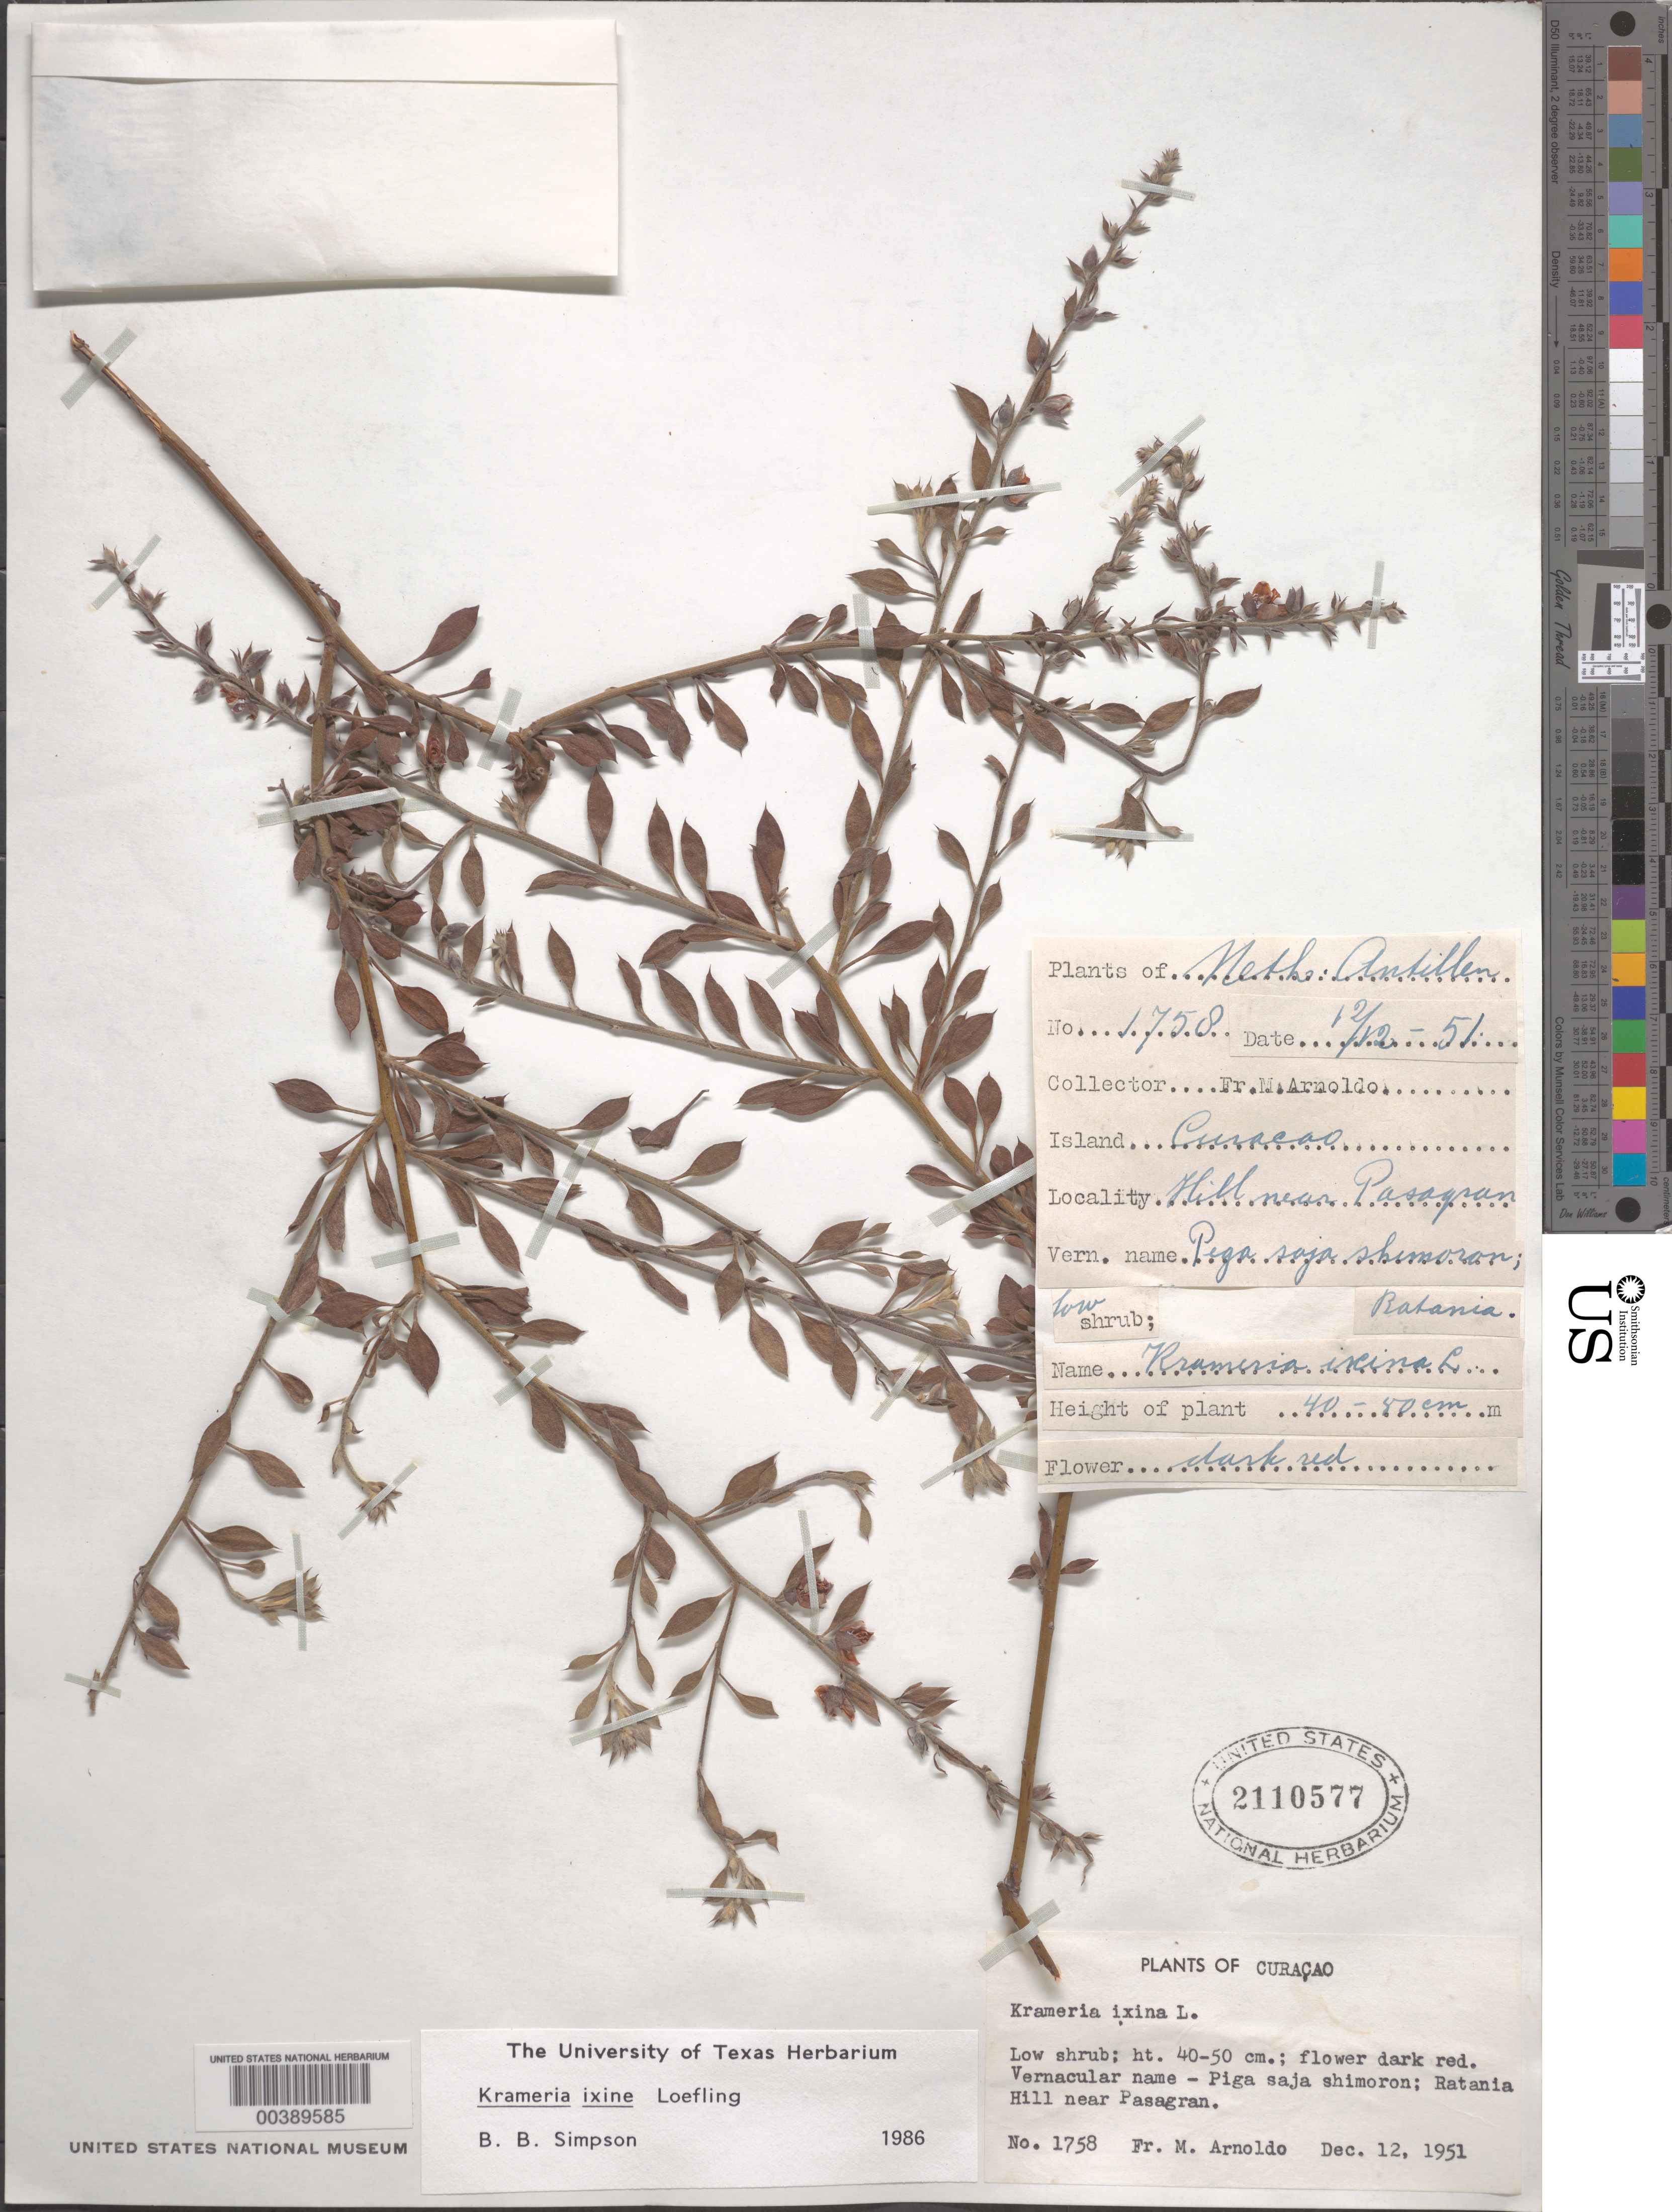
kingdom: Plantae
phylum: Tracheophyta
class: Magnoliopsida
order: Zygophyllales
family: Krameriaceae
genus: Krameria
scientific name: Krameria ixine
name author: L.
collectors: N. Arnoldo-Broeders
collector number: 1758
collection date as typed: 12 Dec 1951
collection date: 1951-12-12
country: Curaçao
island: Curaçao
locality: Ratania hill near pasagran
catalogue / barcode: US 2110577